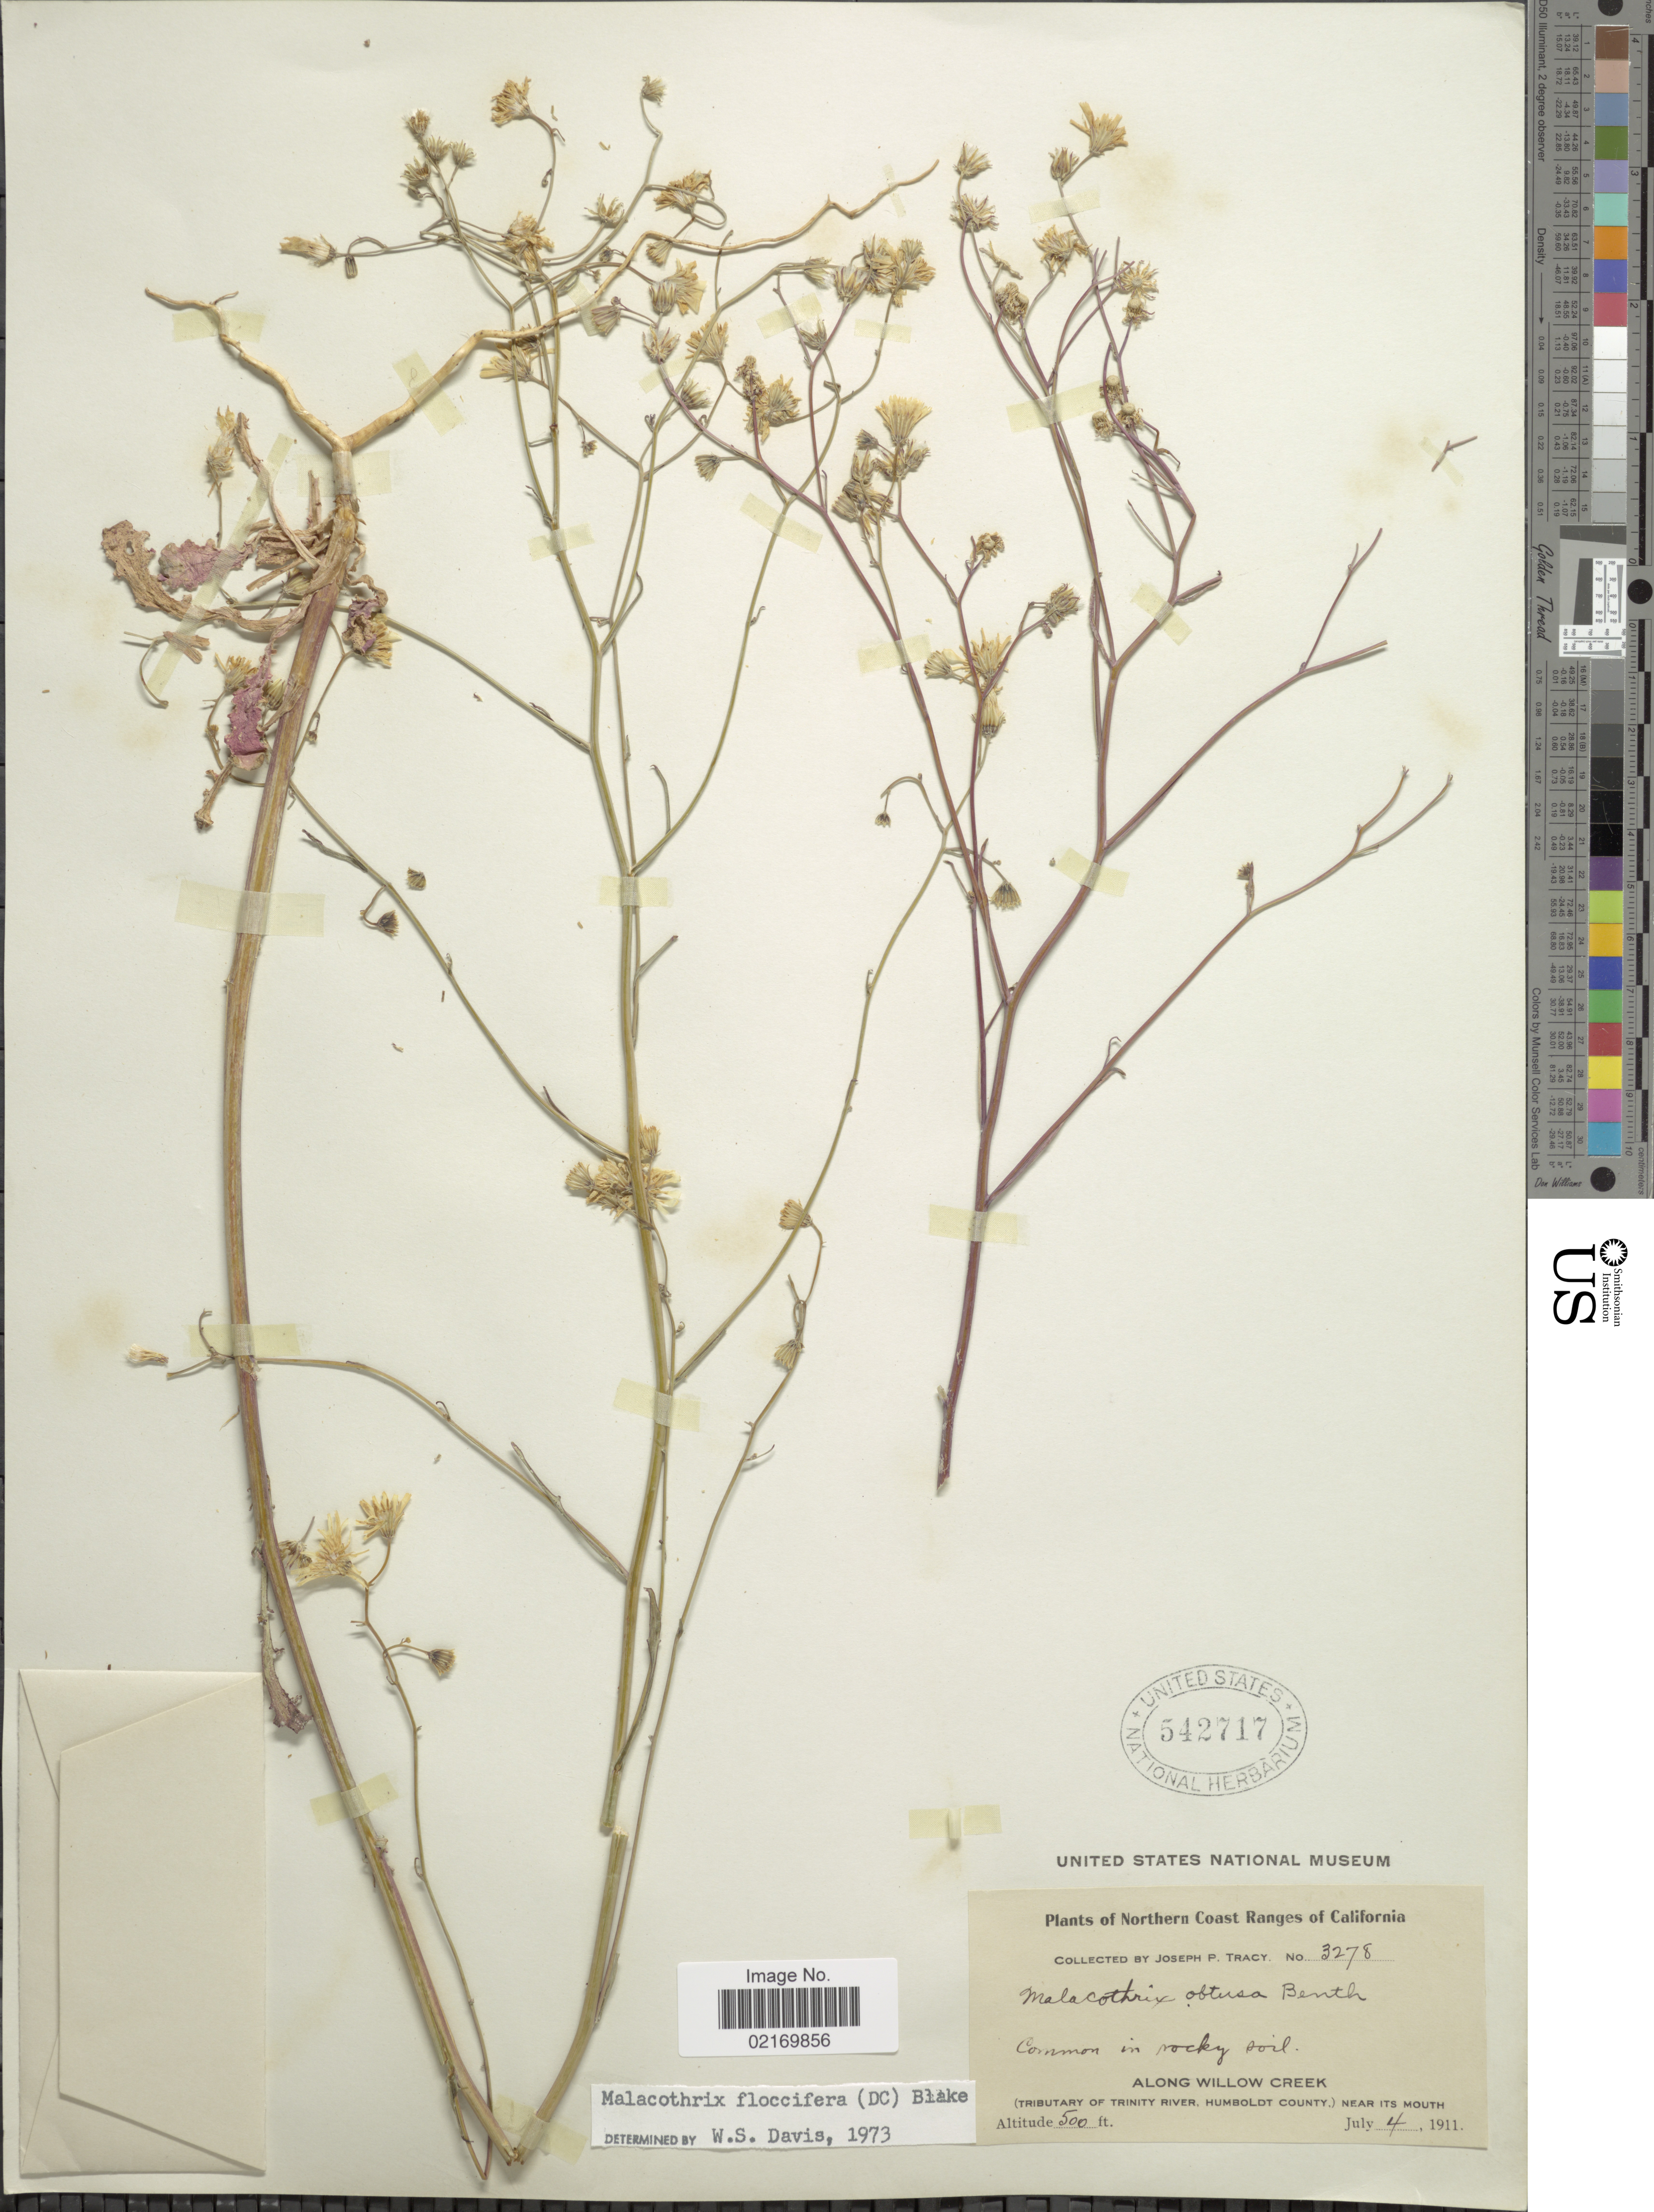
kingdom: Plantae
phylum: Tracheophyta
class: Magnoliopsida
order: Asterales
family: Asteraceae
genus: Malacothrix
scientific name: Malacothrix floccifera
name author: (DC.) S.F. Blake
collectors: J. Tracy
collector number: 3278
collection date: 1911-07-04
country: United States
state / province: California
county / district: Humboldt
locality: Northern Coast Ranges of California, along Willow Creek (tributary of Trinity River, Humboldt County), near its mouth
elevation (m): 152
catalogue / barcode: US 542717